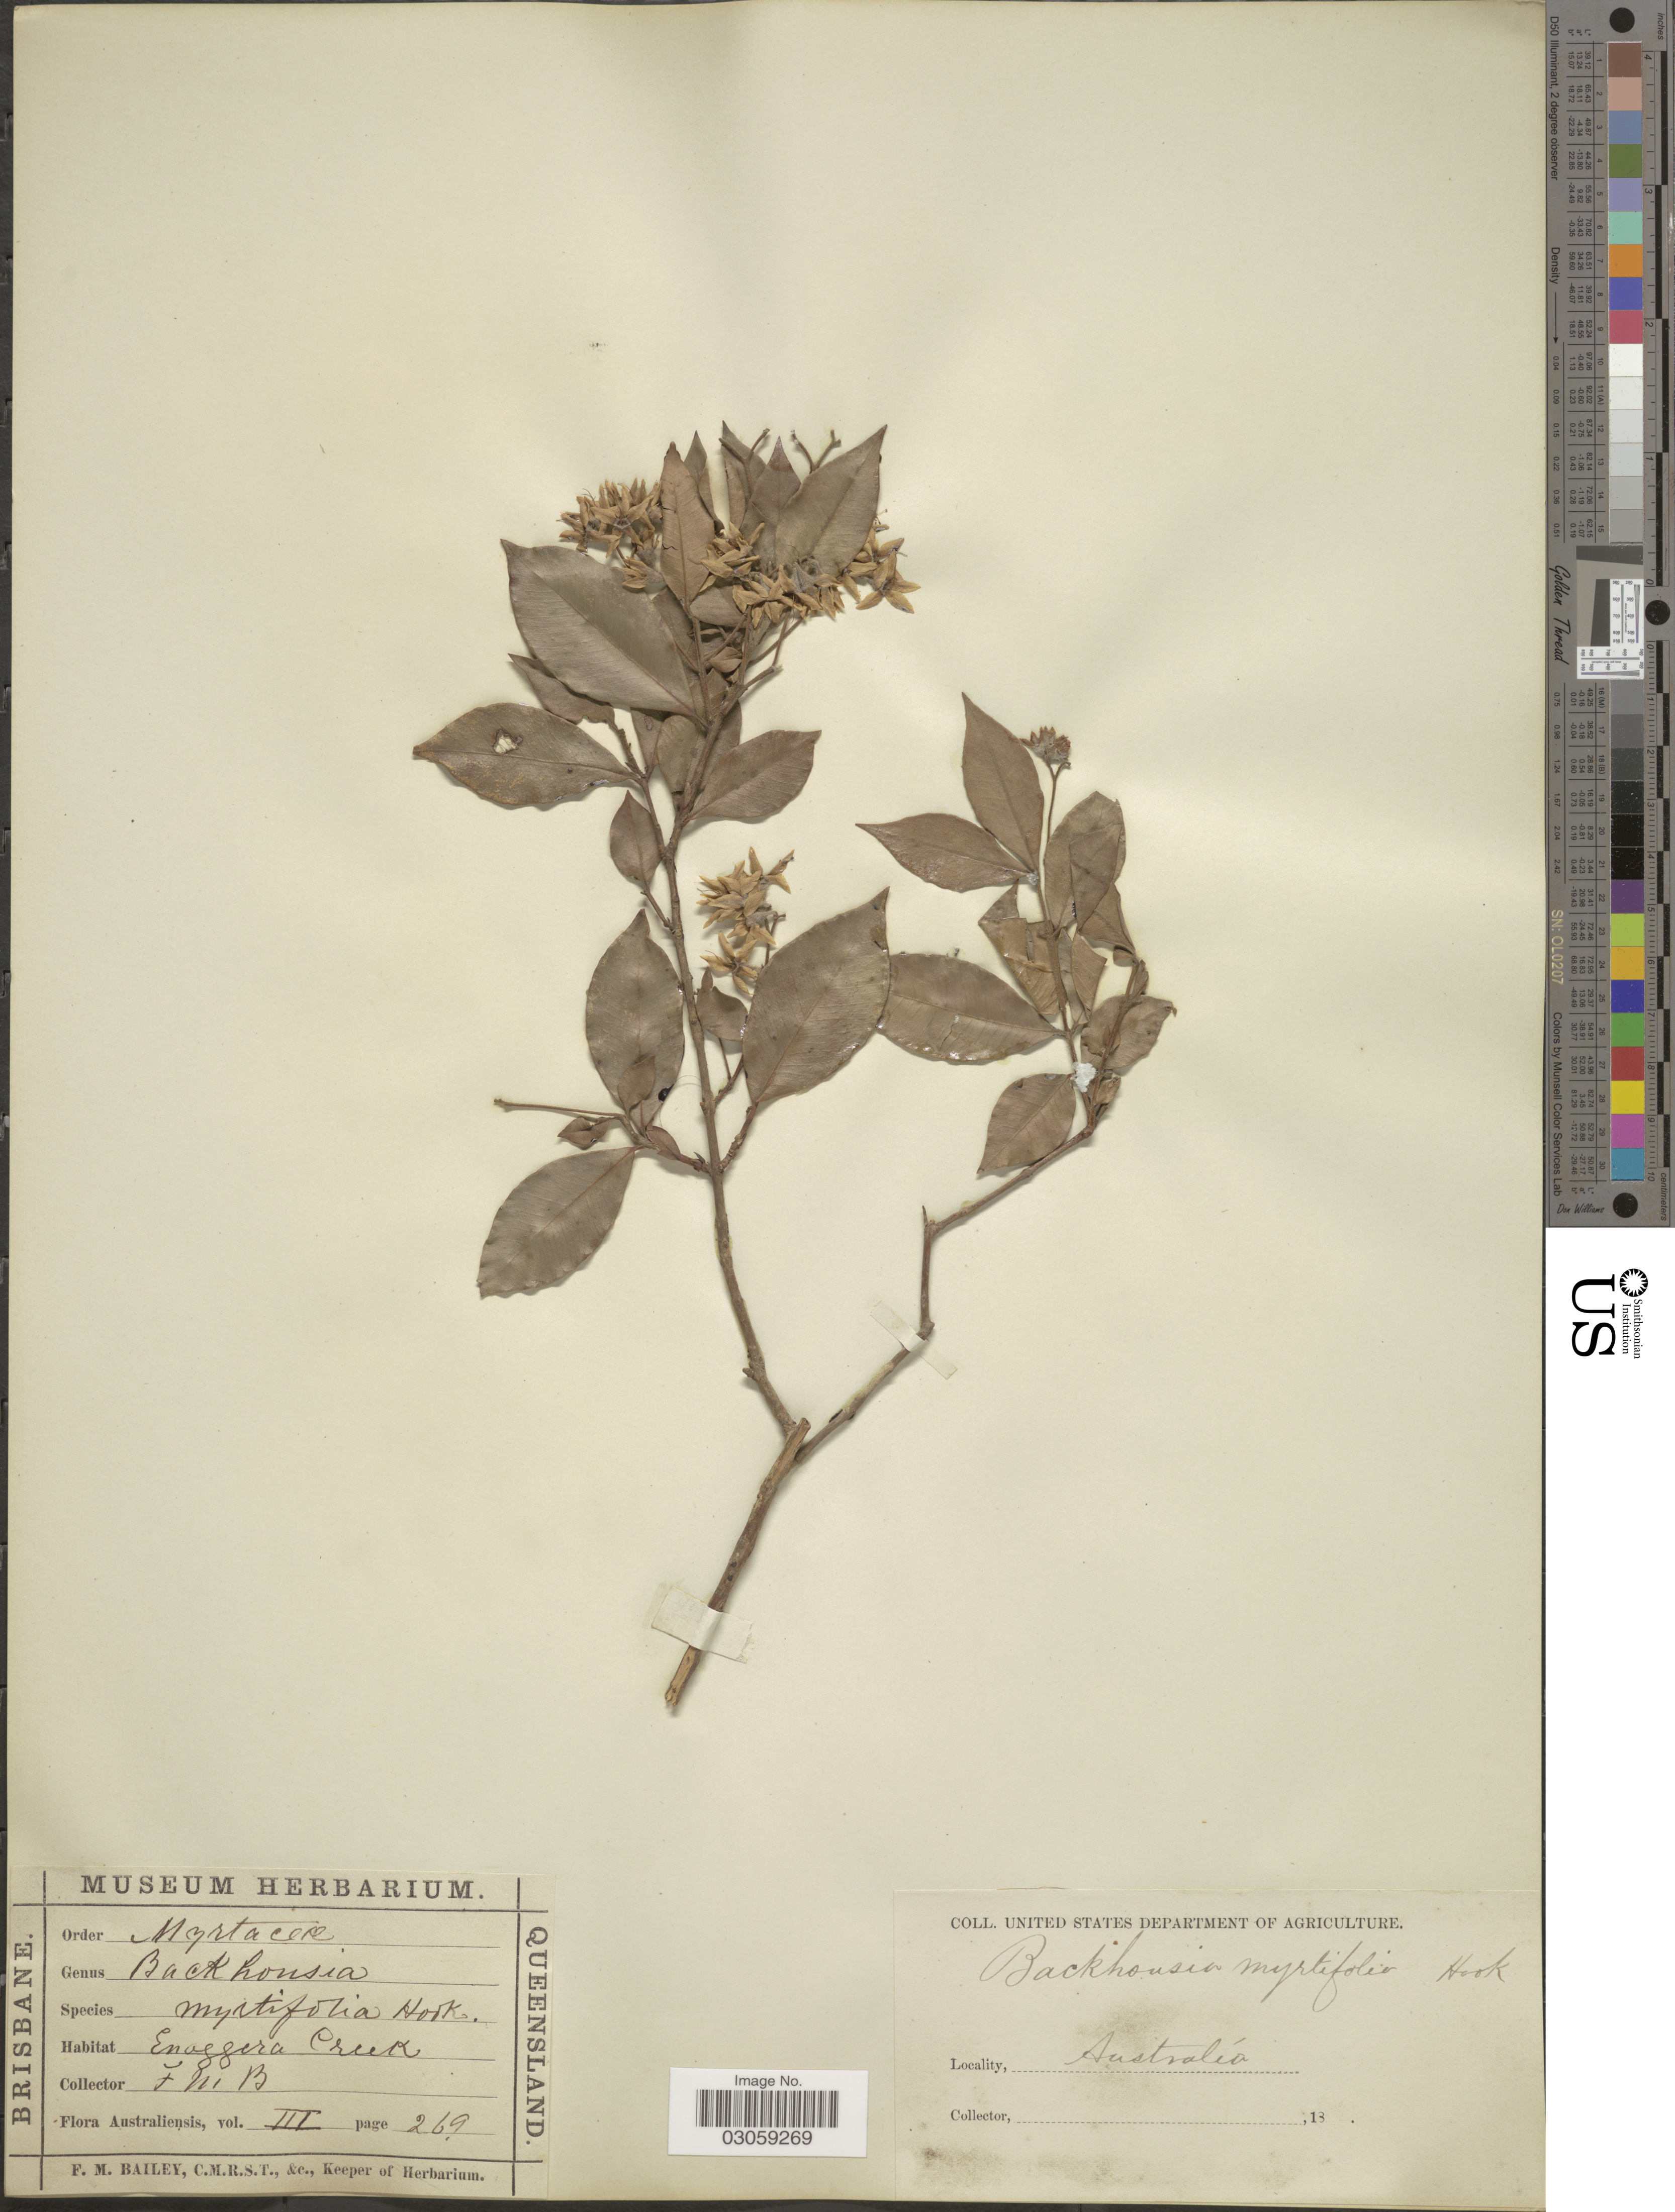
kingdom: Plantae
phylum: Tracheophyta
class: Magnoliopsida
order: Myrtales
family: Myrtaceae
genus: Backhousia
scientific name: Backhousia myrtifolia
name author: Hook. & Harv.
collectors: F. M. Bailey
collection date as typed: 18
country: Australia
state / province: Queensland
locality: Enaggera Creek.